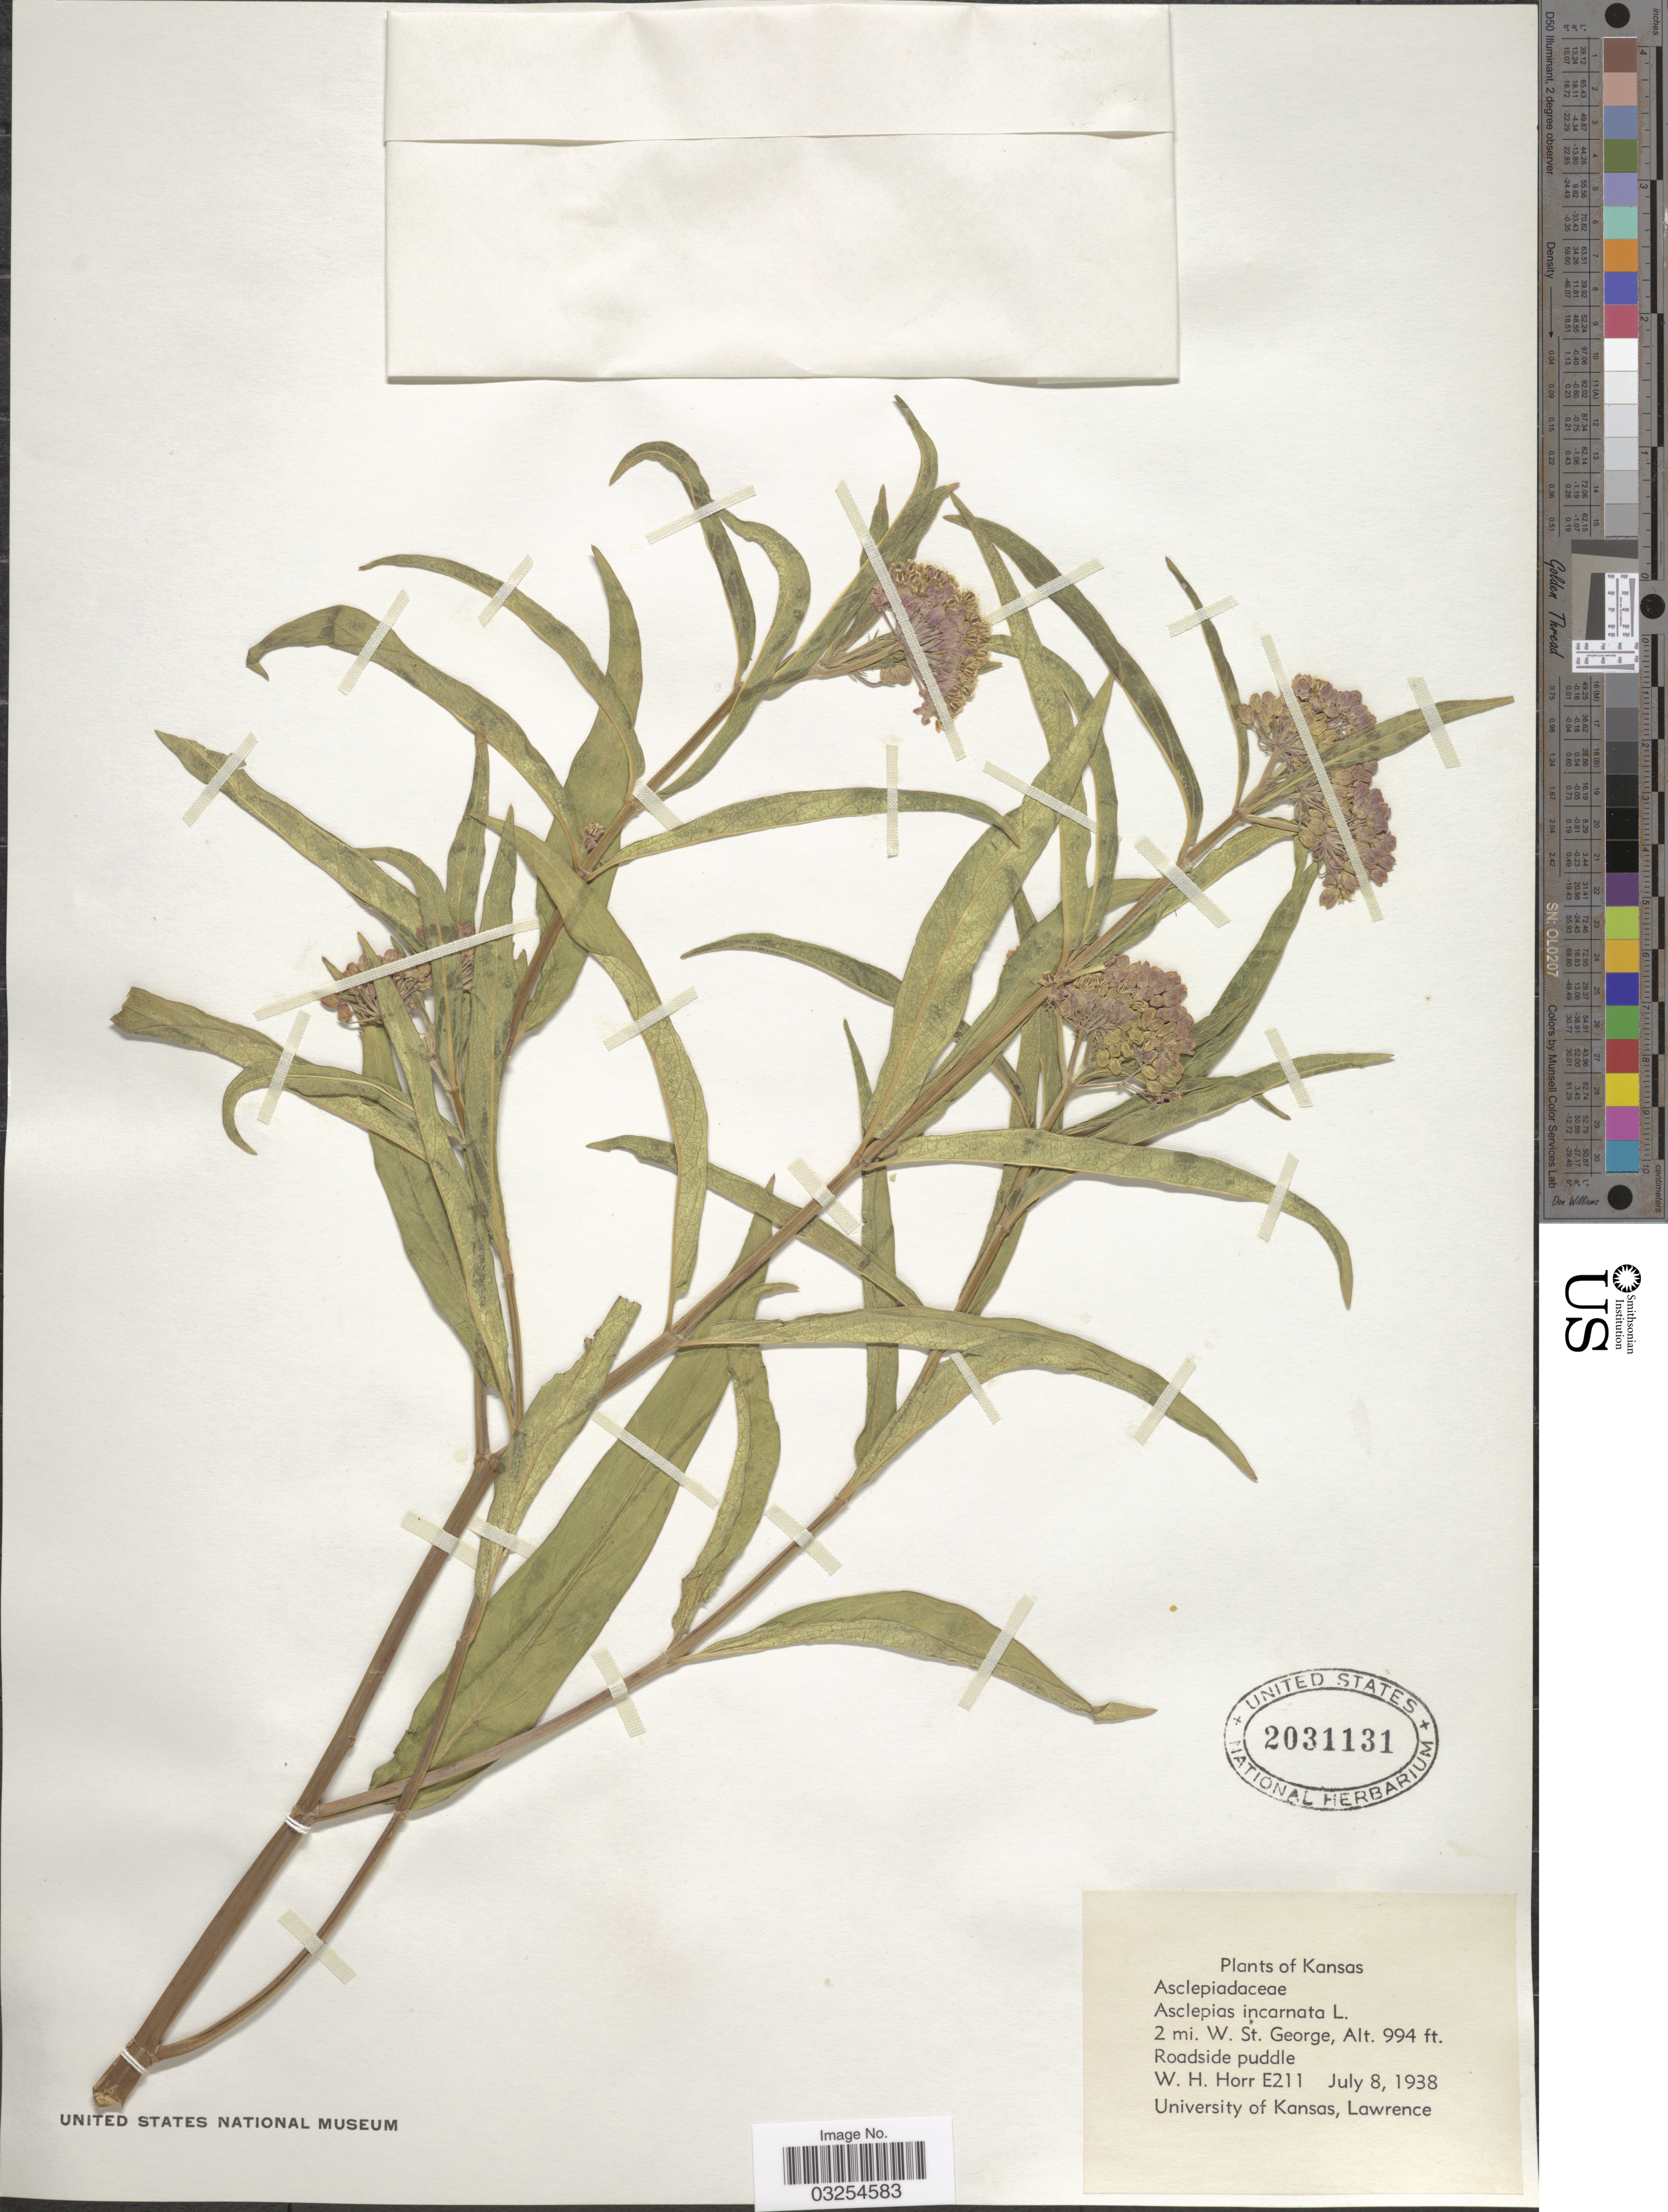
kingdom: Plantae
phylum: Tracheophyta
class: Magnoliopsida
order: Gentianales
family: Apocynaceae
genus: Asclepias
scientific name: Asclepias incarnata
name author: L.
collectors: W. H. Horr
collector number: E211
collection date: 1938-07-08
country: United States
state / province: Kansas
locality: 2 mi. W. St. George.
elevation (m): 303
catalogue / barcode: US 2031131